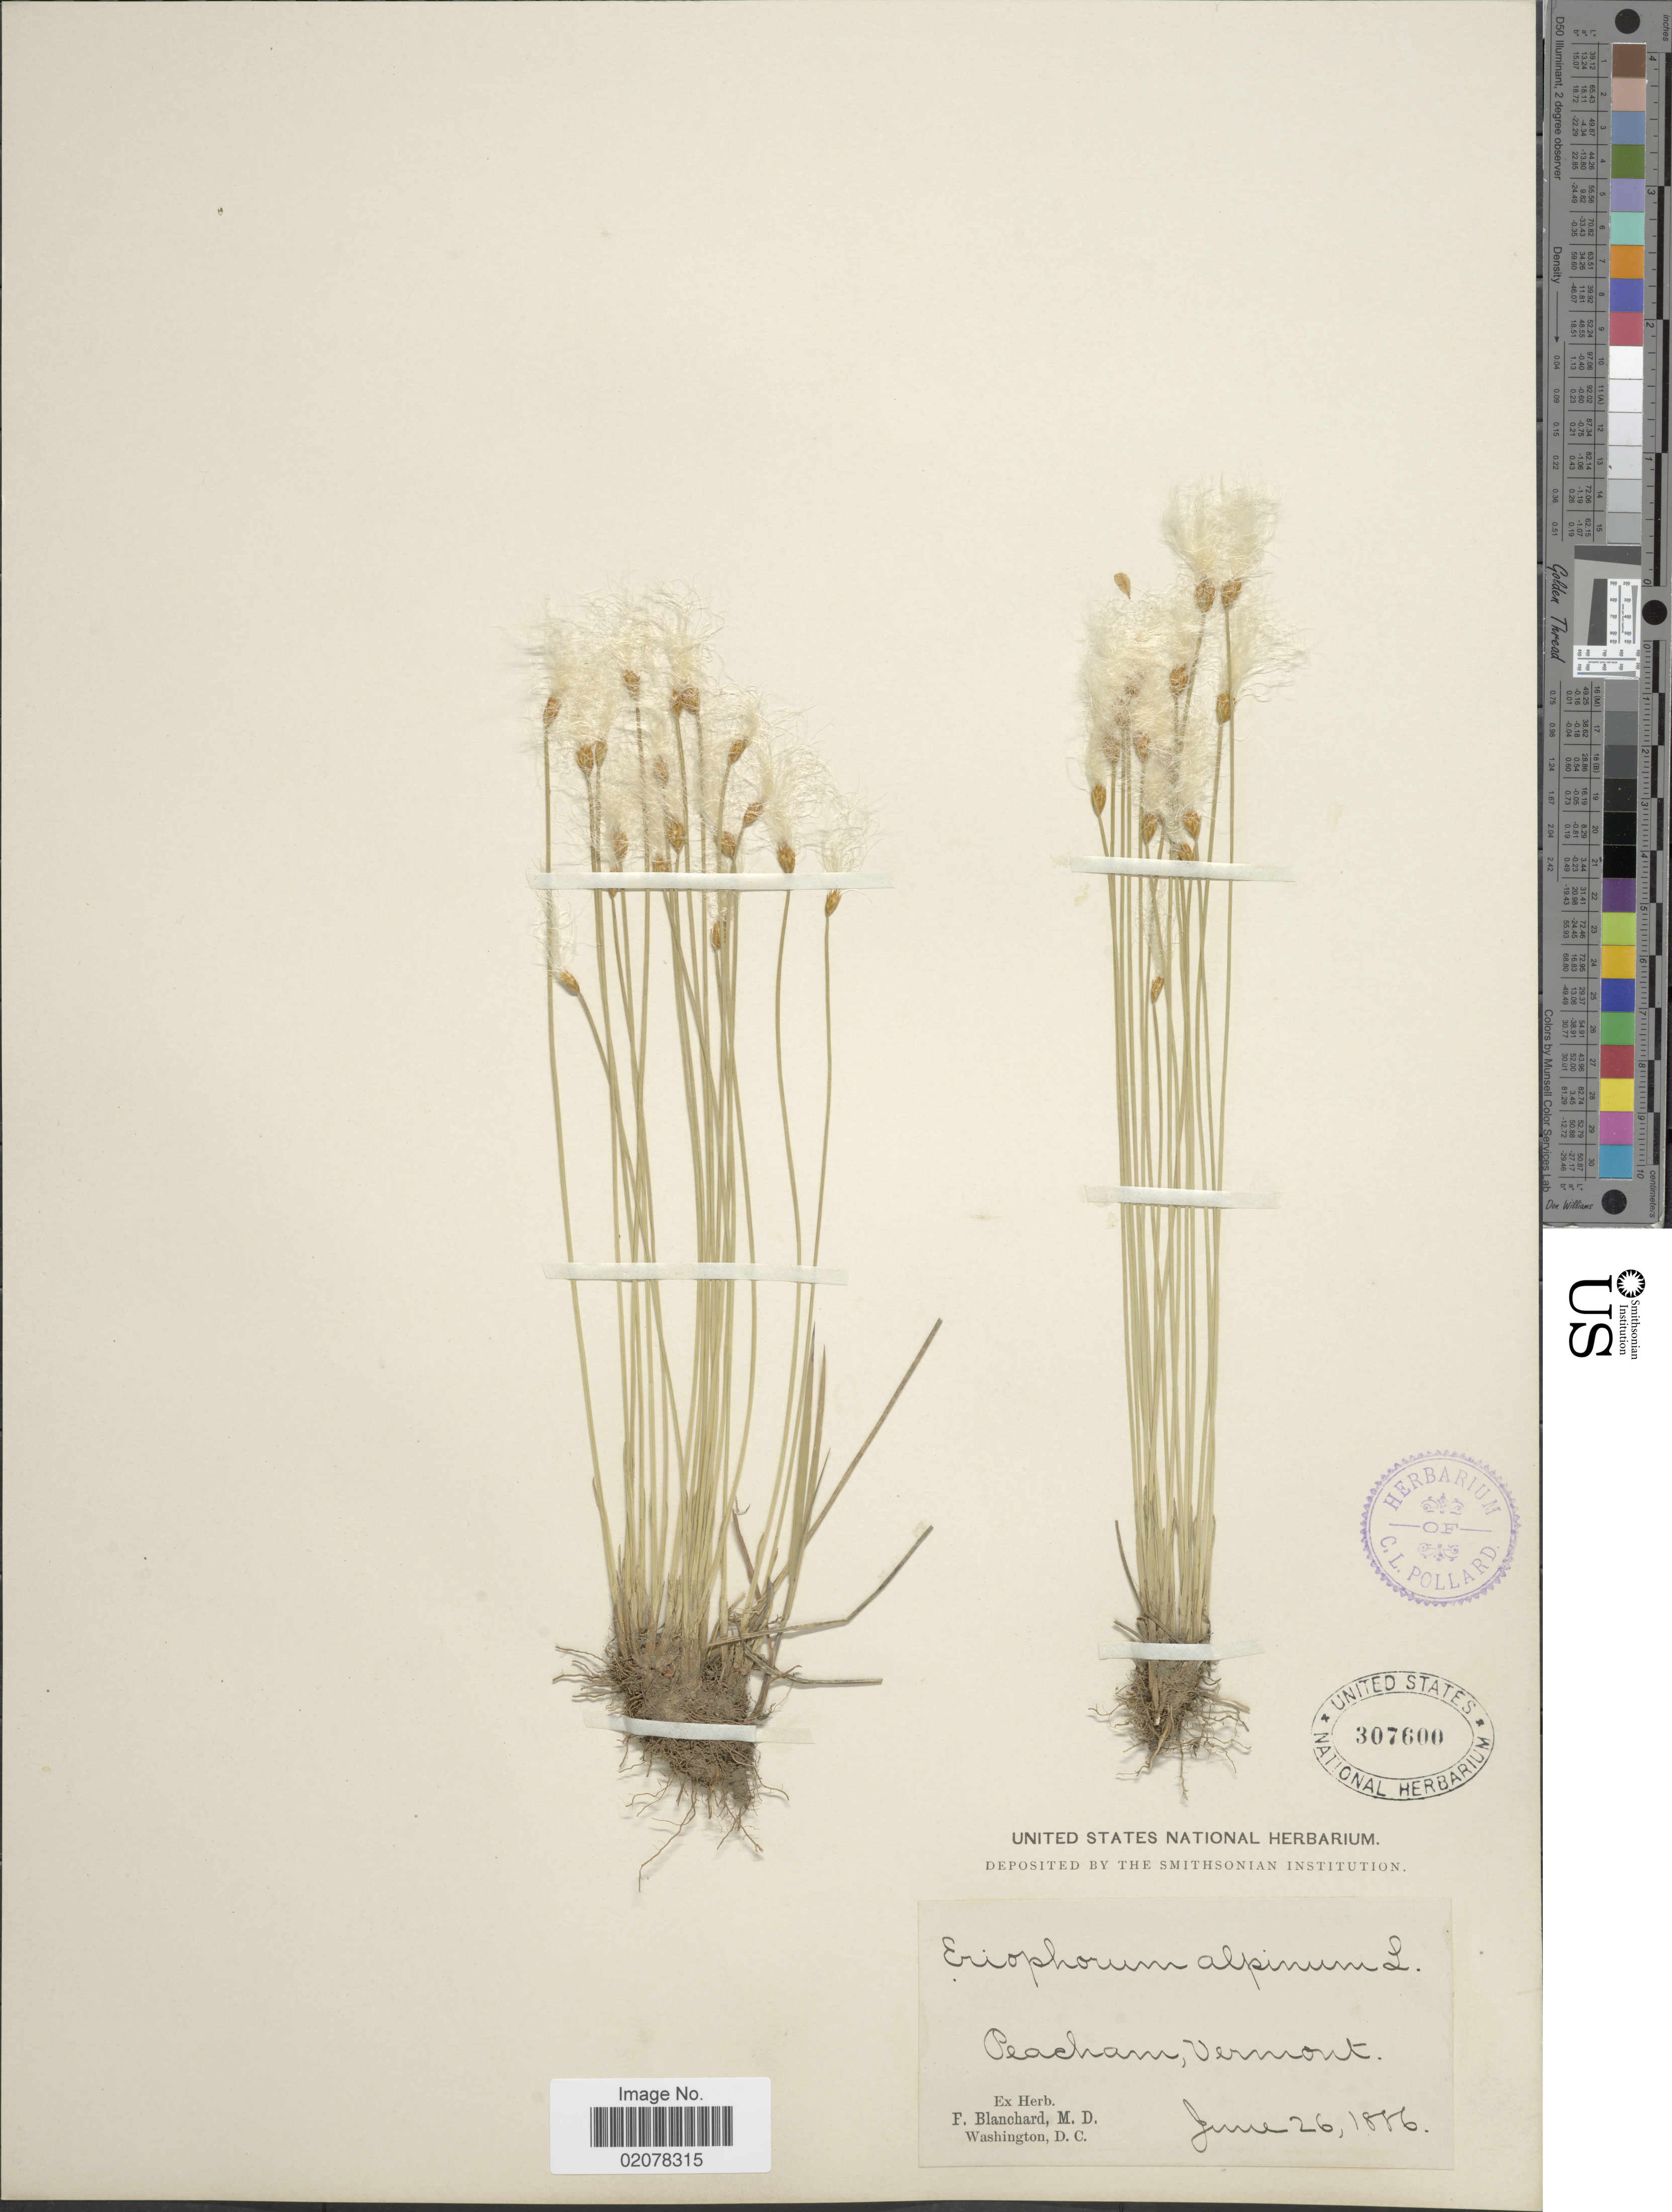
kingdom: Plantae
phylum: Tracheophyta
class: Liliopsida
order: Poales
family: Cyperaceae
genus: Trichophorum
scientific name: Trichophorum alpinum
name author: (L.) Pers.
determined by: Strong, M. T., (US), Smithsonian Institution - National Museum of Natural History (UNITED STATES)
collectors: ex herb. F. Blanchard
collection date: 1886-06-26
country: United States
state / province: Vermont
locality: Peacham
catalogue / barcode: US 307600